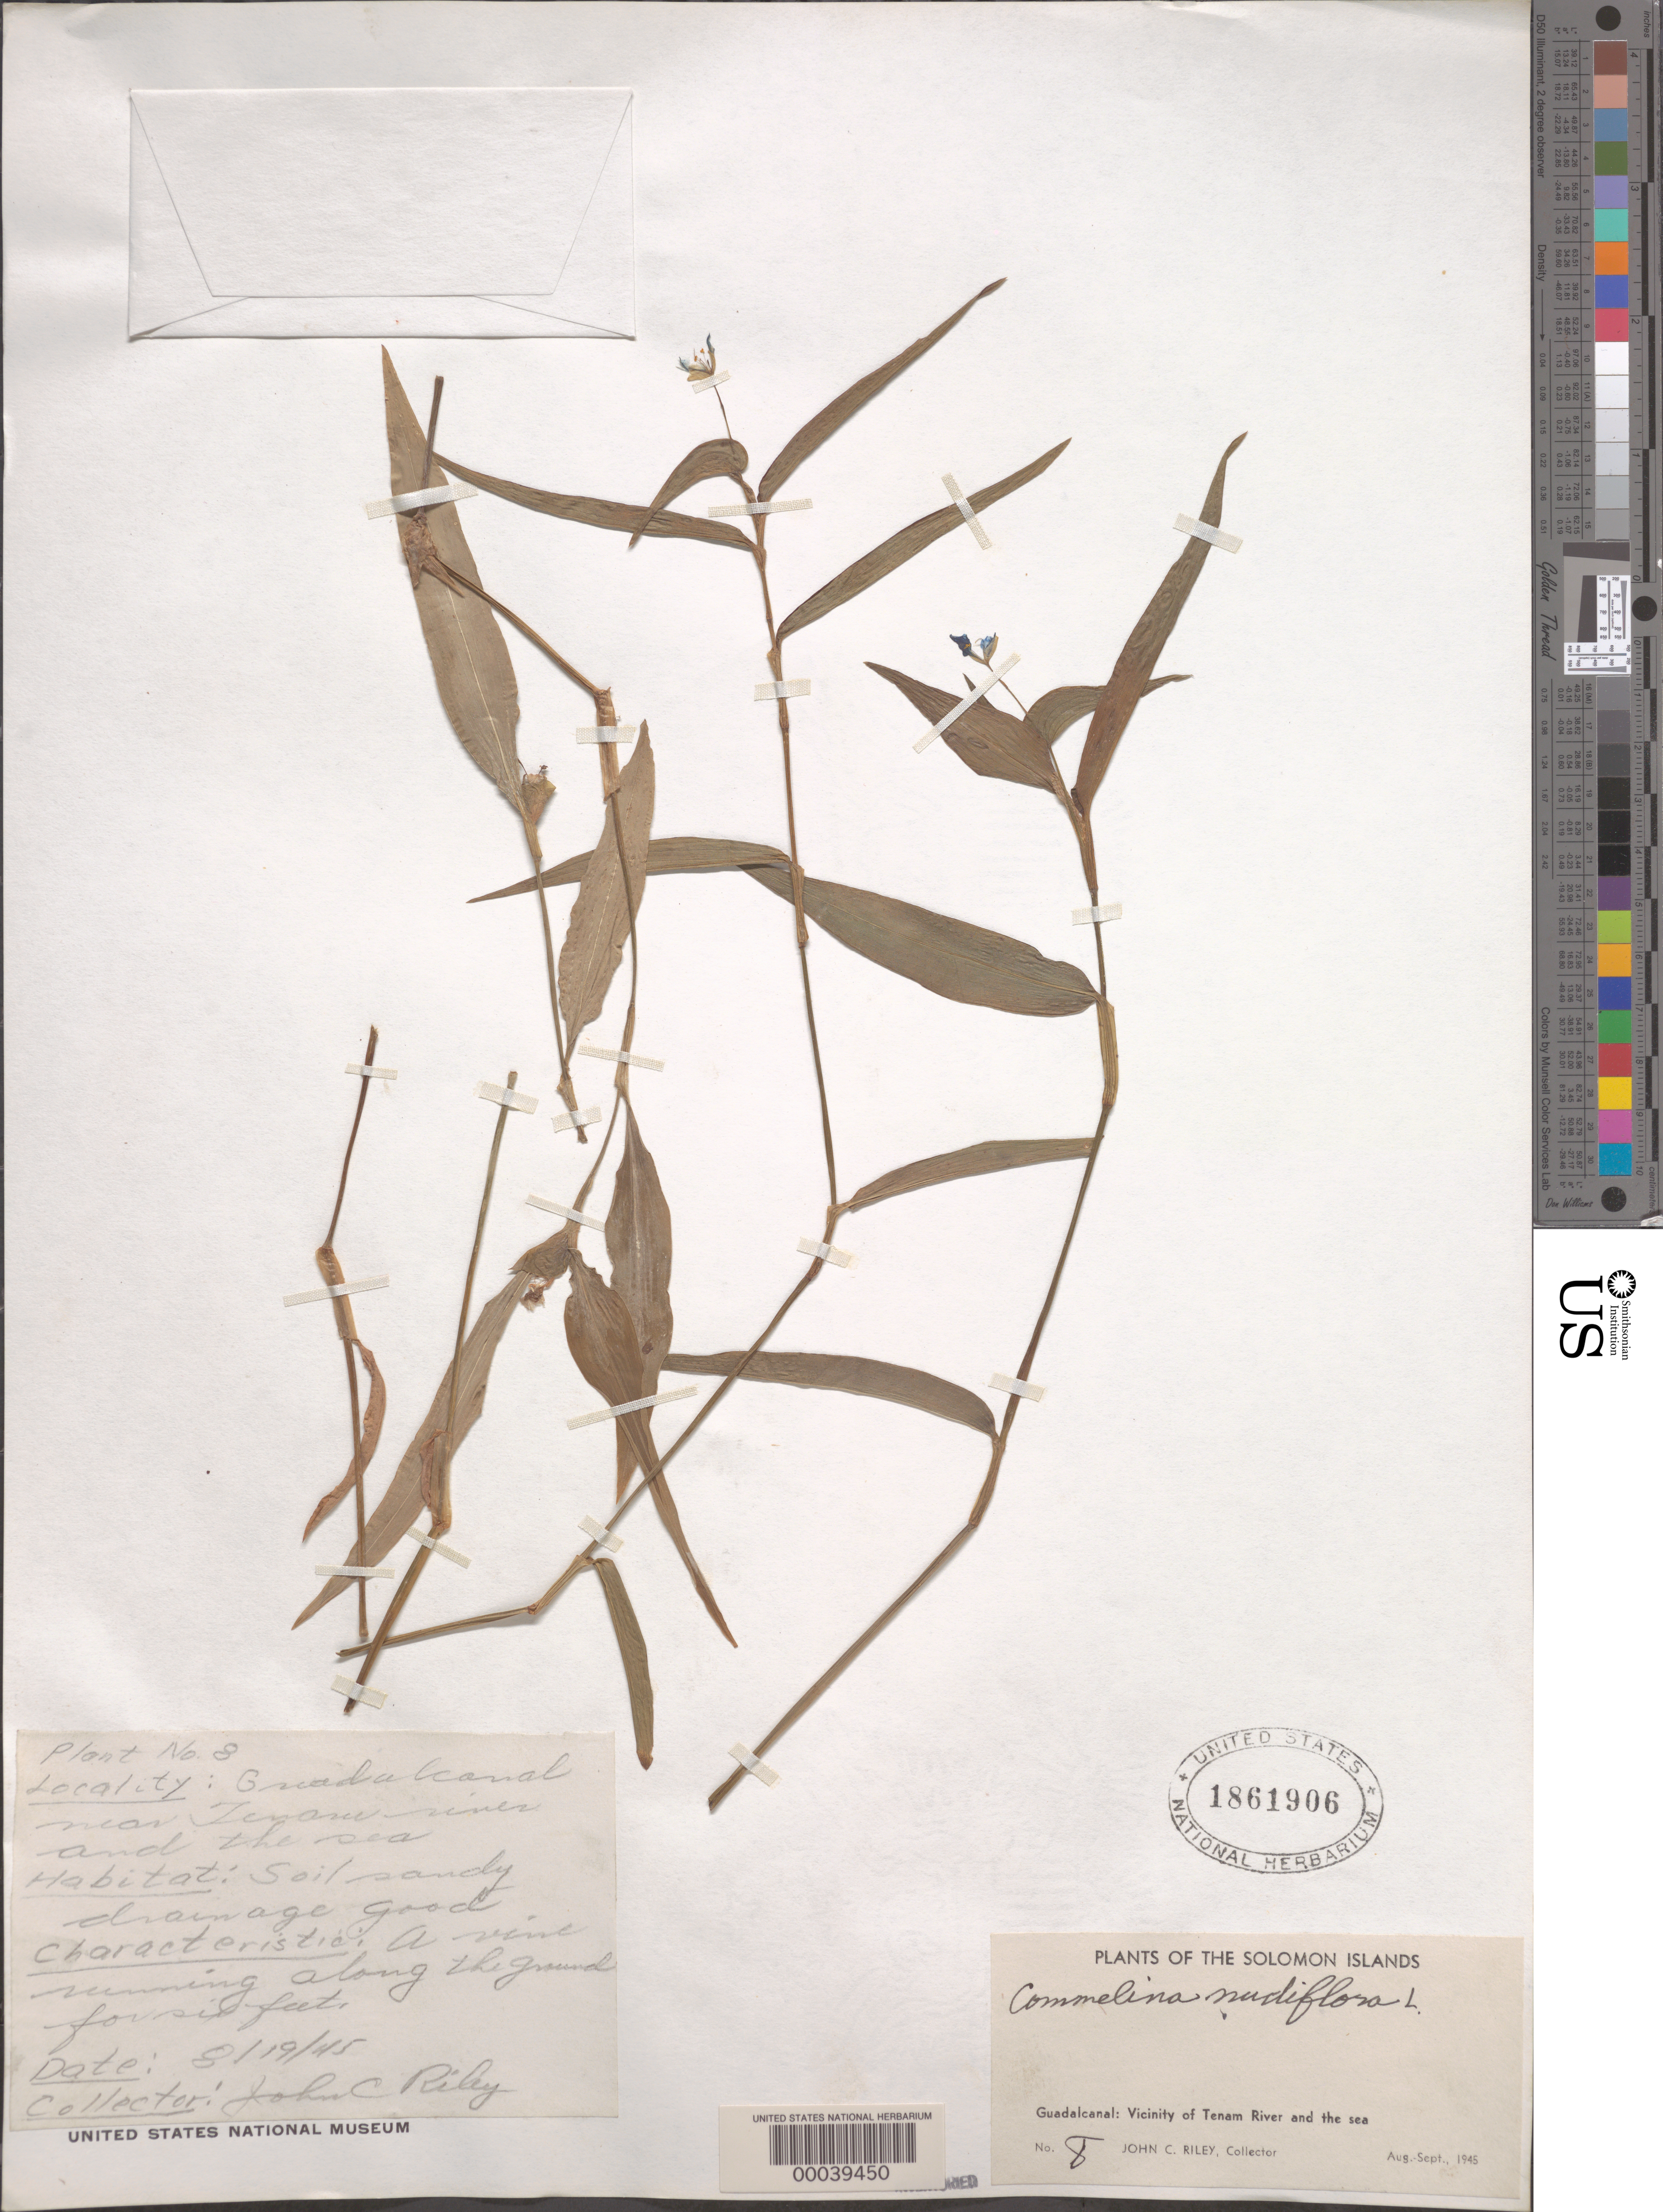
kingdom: Plantae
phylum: Tracheophyta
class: Liliopsida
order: Commelinales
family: Commelinaceae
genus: Commelina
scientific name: Commelina diffusa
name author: Burm. f.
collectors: J. C. Riley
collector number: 8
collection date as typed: Aug 1945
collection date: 1945-08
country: Solomon Islands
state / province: Guadalcanal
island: Guadalcanal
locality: Guadalcanal; near tenam river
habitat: Sandy soil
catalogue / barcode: US 1861906